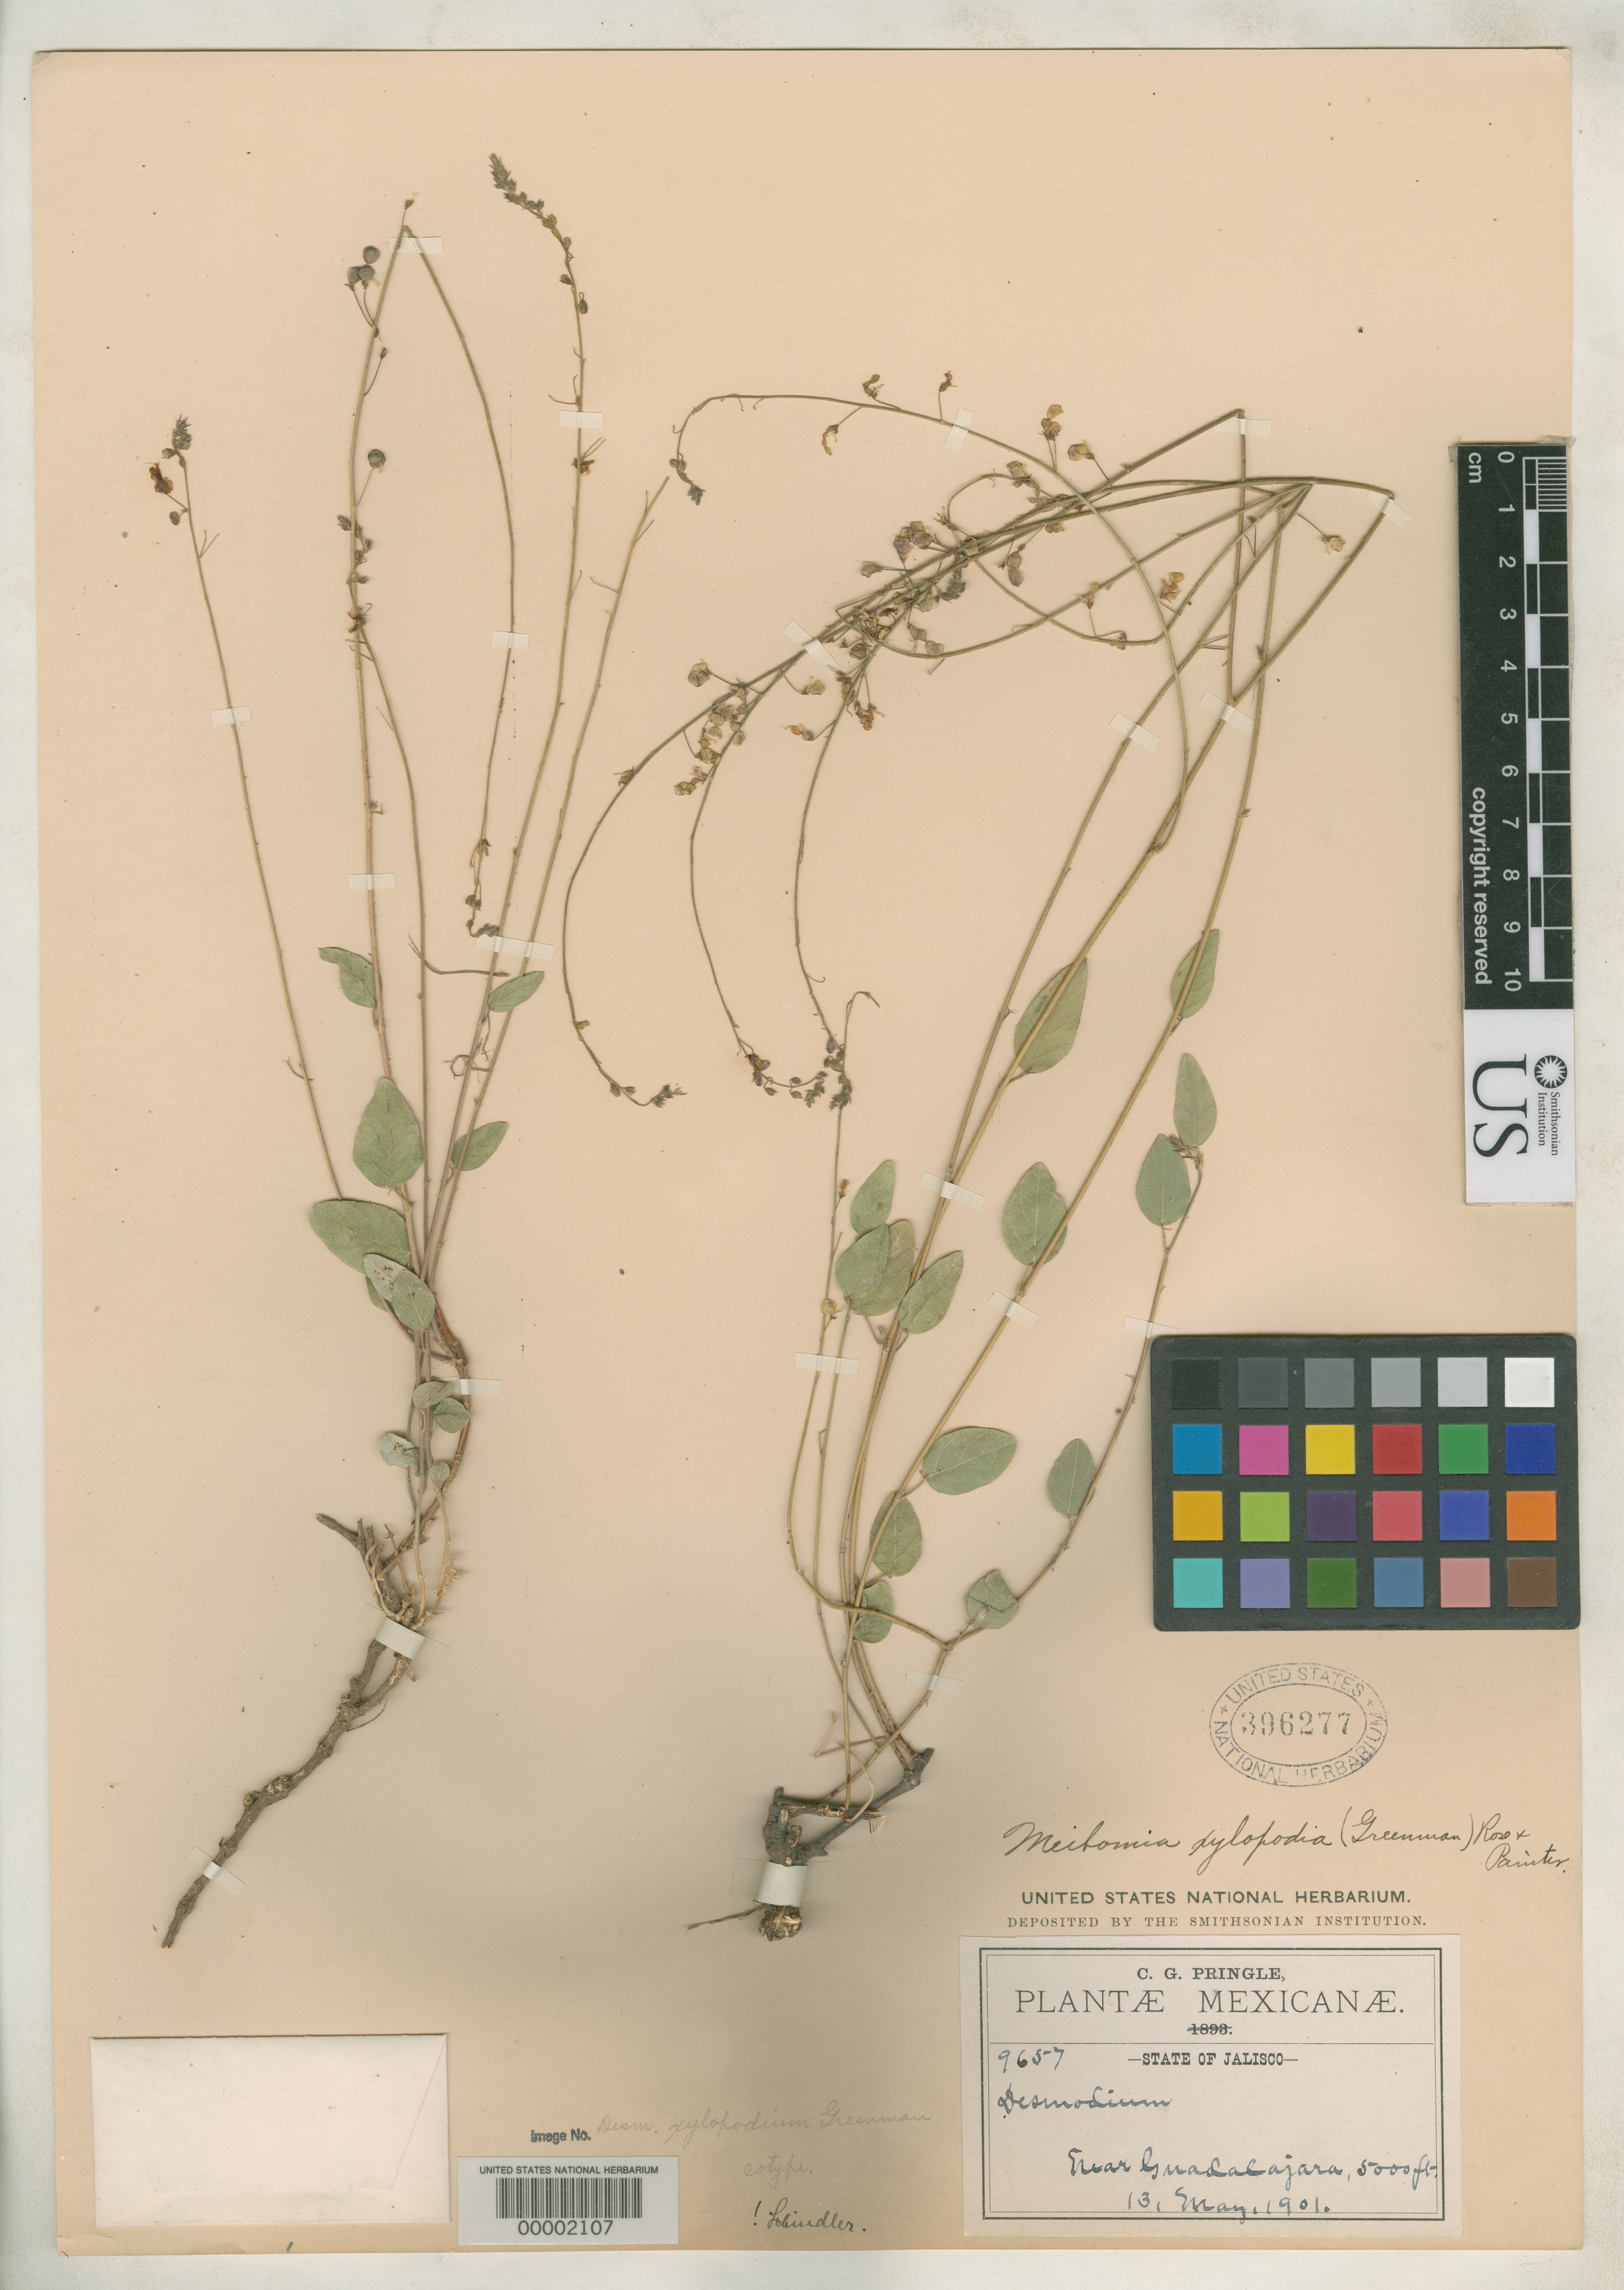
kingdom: Plantae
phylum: Tracheophyta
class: Magnoliopsida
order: Fabales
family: Fabaceae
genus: Desmodium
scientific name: Desmodium xylopodium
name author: Greenm.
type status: Isotype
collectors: C. G. Pringle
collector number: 9657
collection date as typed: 13 May 1901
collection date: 1901-05-13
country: Mexico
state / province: Jalisco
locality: Near Guadalajara.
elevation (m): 1500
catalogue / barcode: US 396277